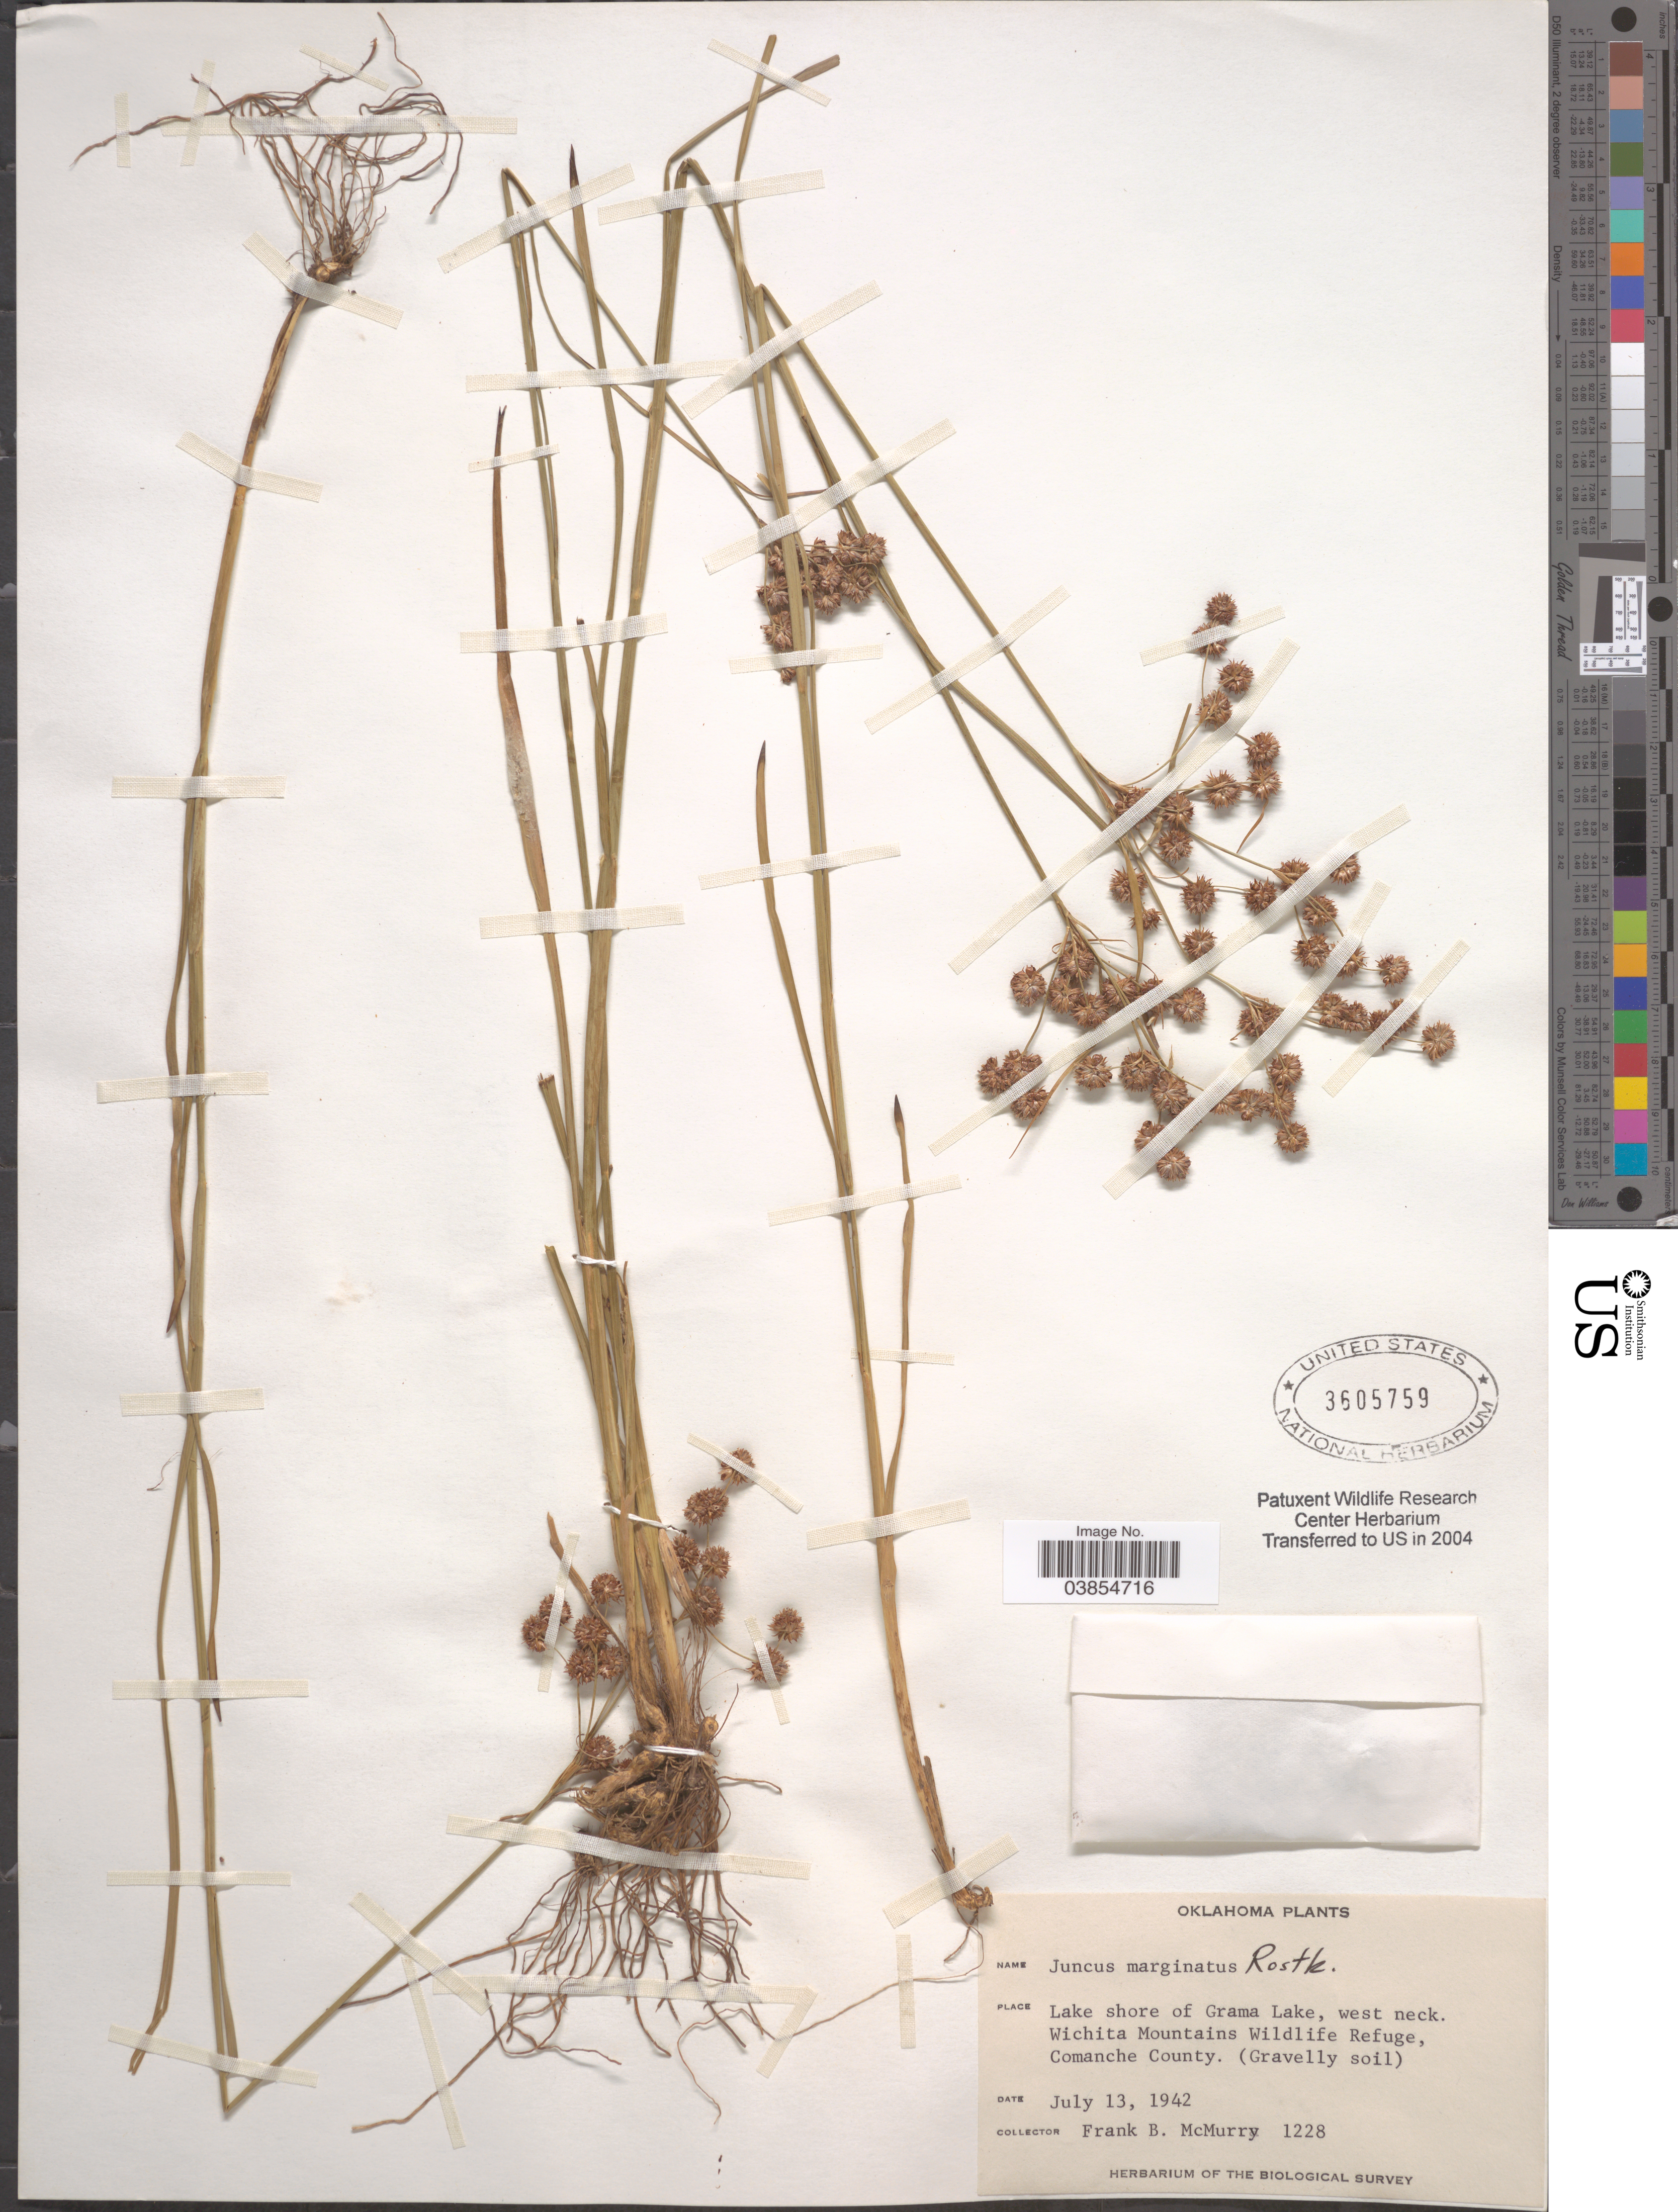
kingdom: Plantae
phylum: Tracheophyta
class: Liliopsida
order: Poales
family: Juncaceae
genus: Juncus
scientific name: Juncus marginatus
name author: Rostk.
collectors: F. B. McMurry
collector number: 1228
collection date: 1942-07-13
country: United States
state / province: Oklahoma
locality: Lake shore of Grama Lake, west neck. Wichita Mountains Wildlife Refuge, Comanche County.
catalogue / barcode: US 3605759